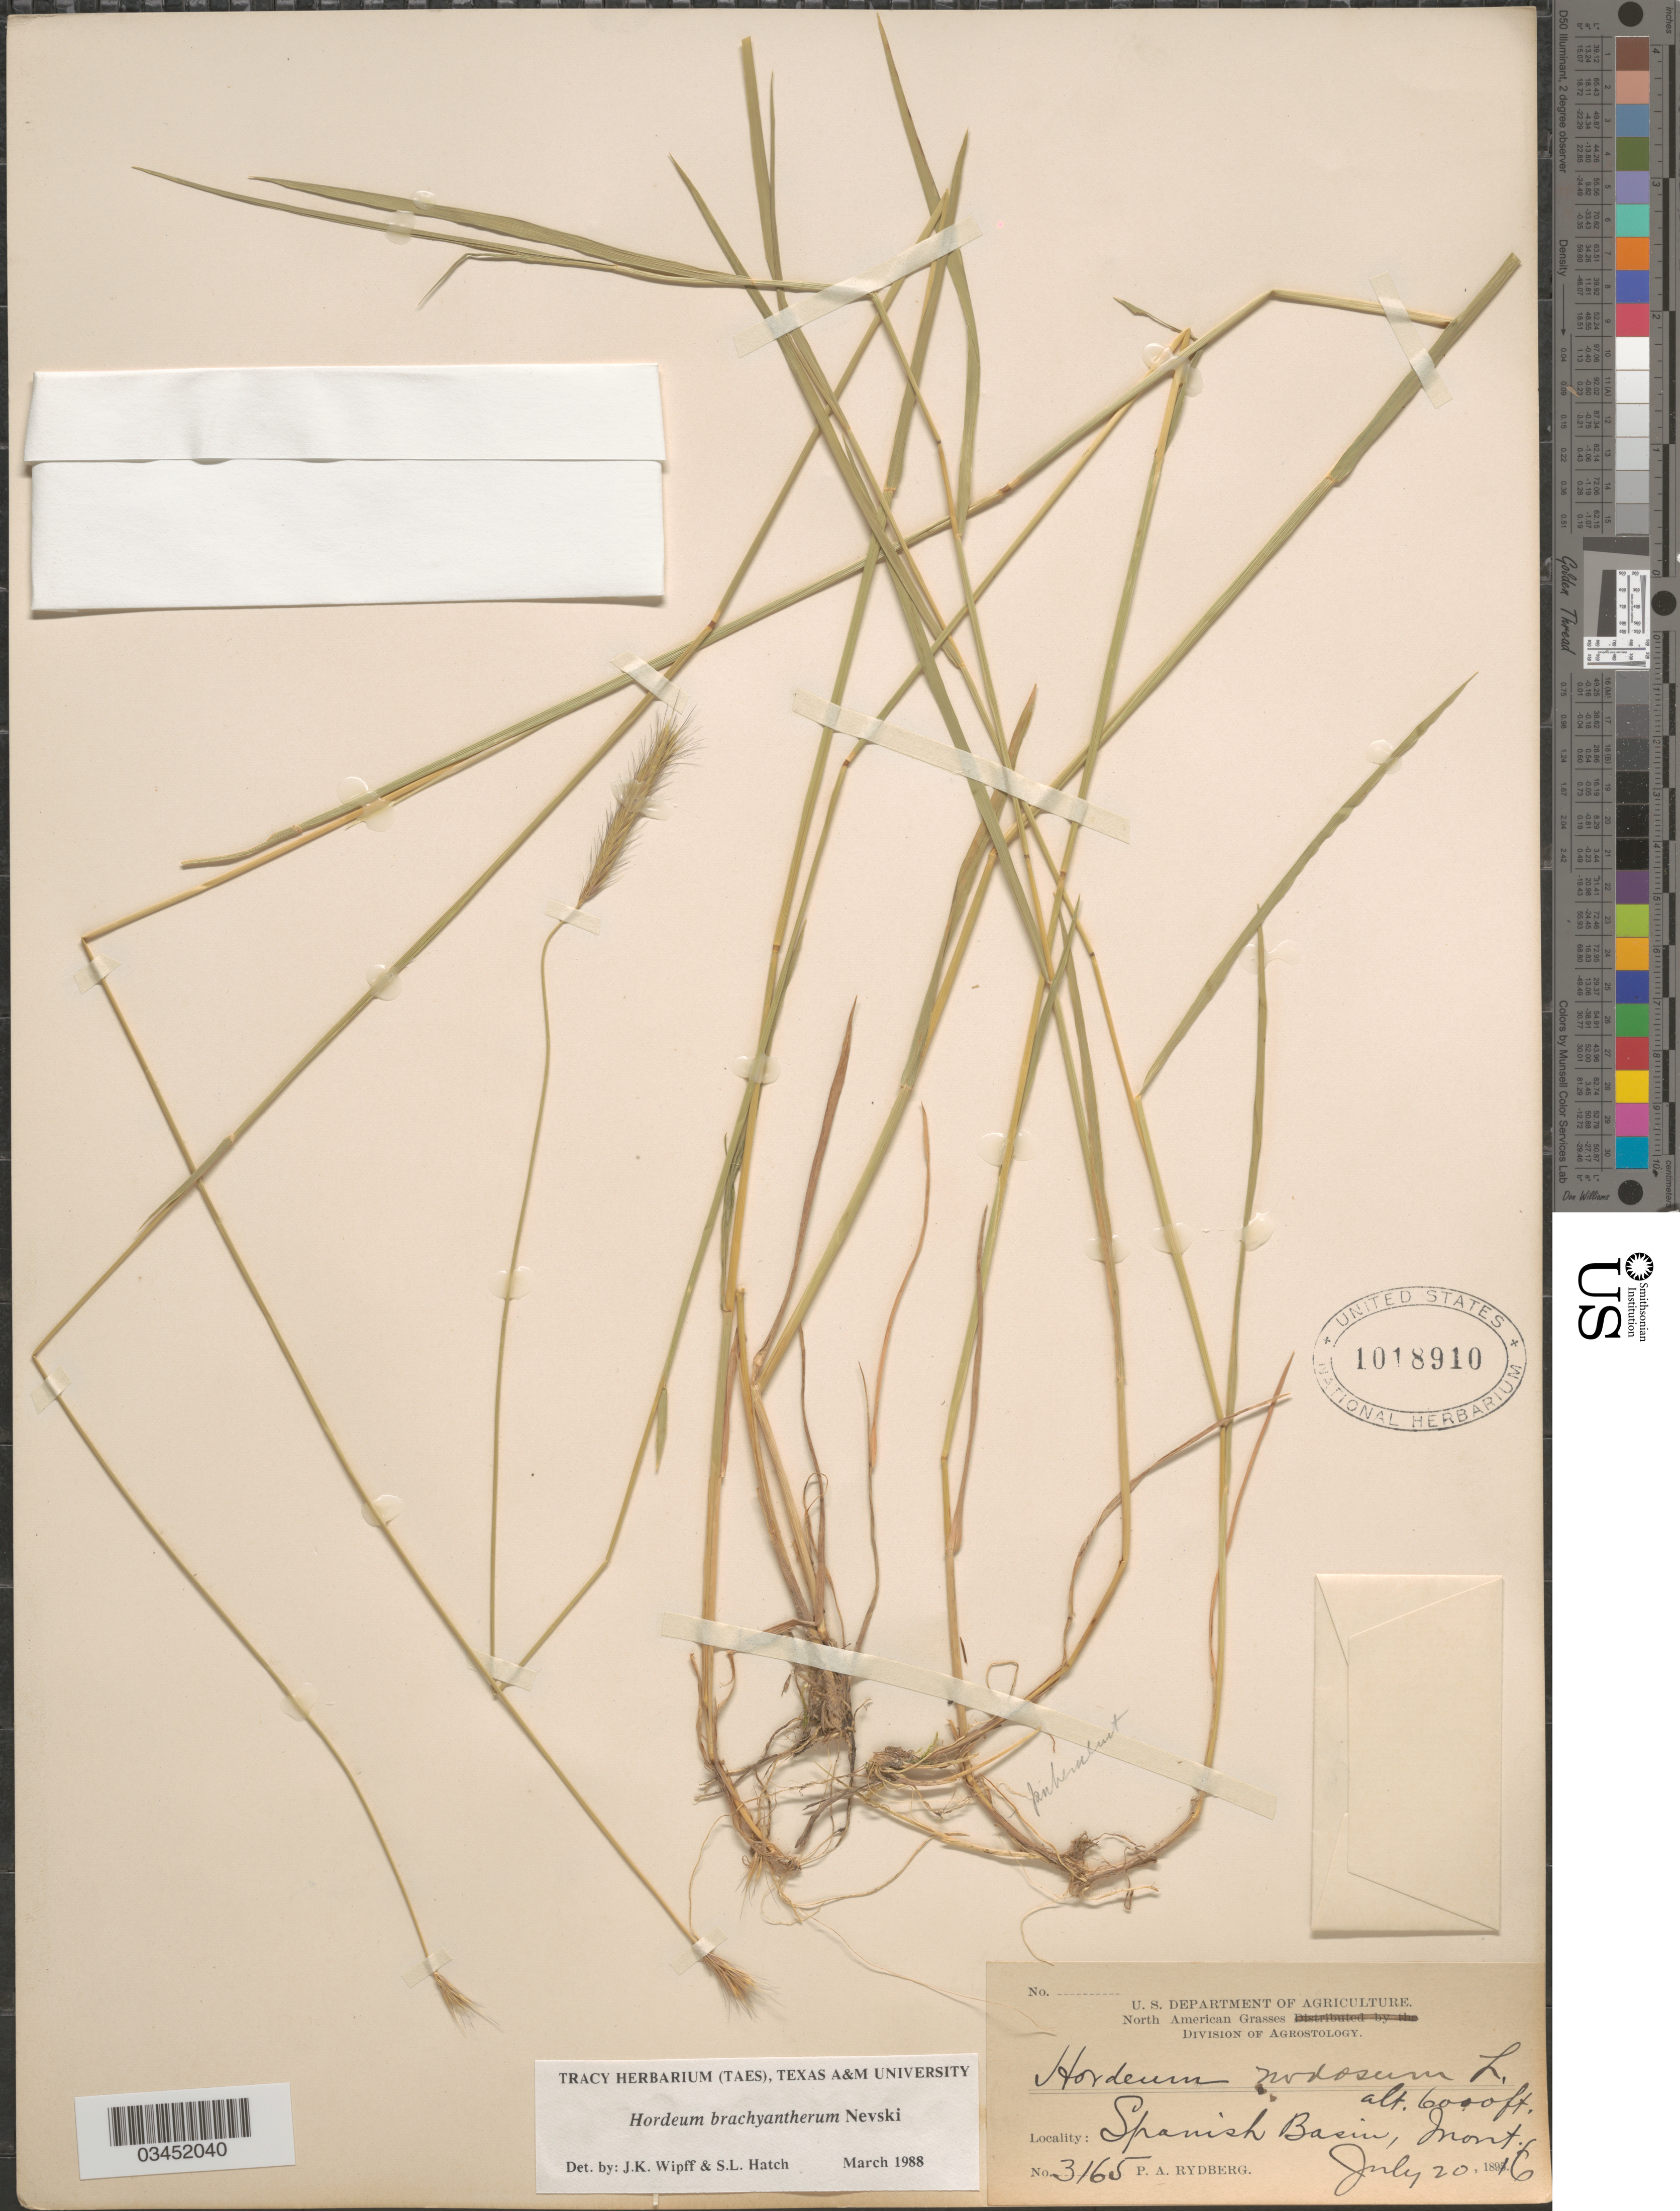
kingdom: Plantae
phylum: Tracheophyta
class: Liliopsida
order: Poales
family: Poaceae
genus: Hordeum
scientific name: Hordeum brachyantherum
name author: Nevski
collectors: P. A. Rydberg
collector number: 3165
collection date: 1896-07-20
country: United States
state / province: Montana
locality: Spanish Basin.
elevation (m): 1829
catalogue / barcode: US 1018910